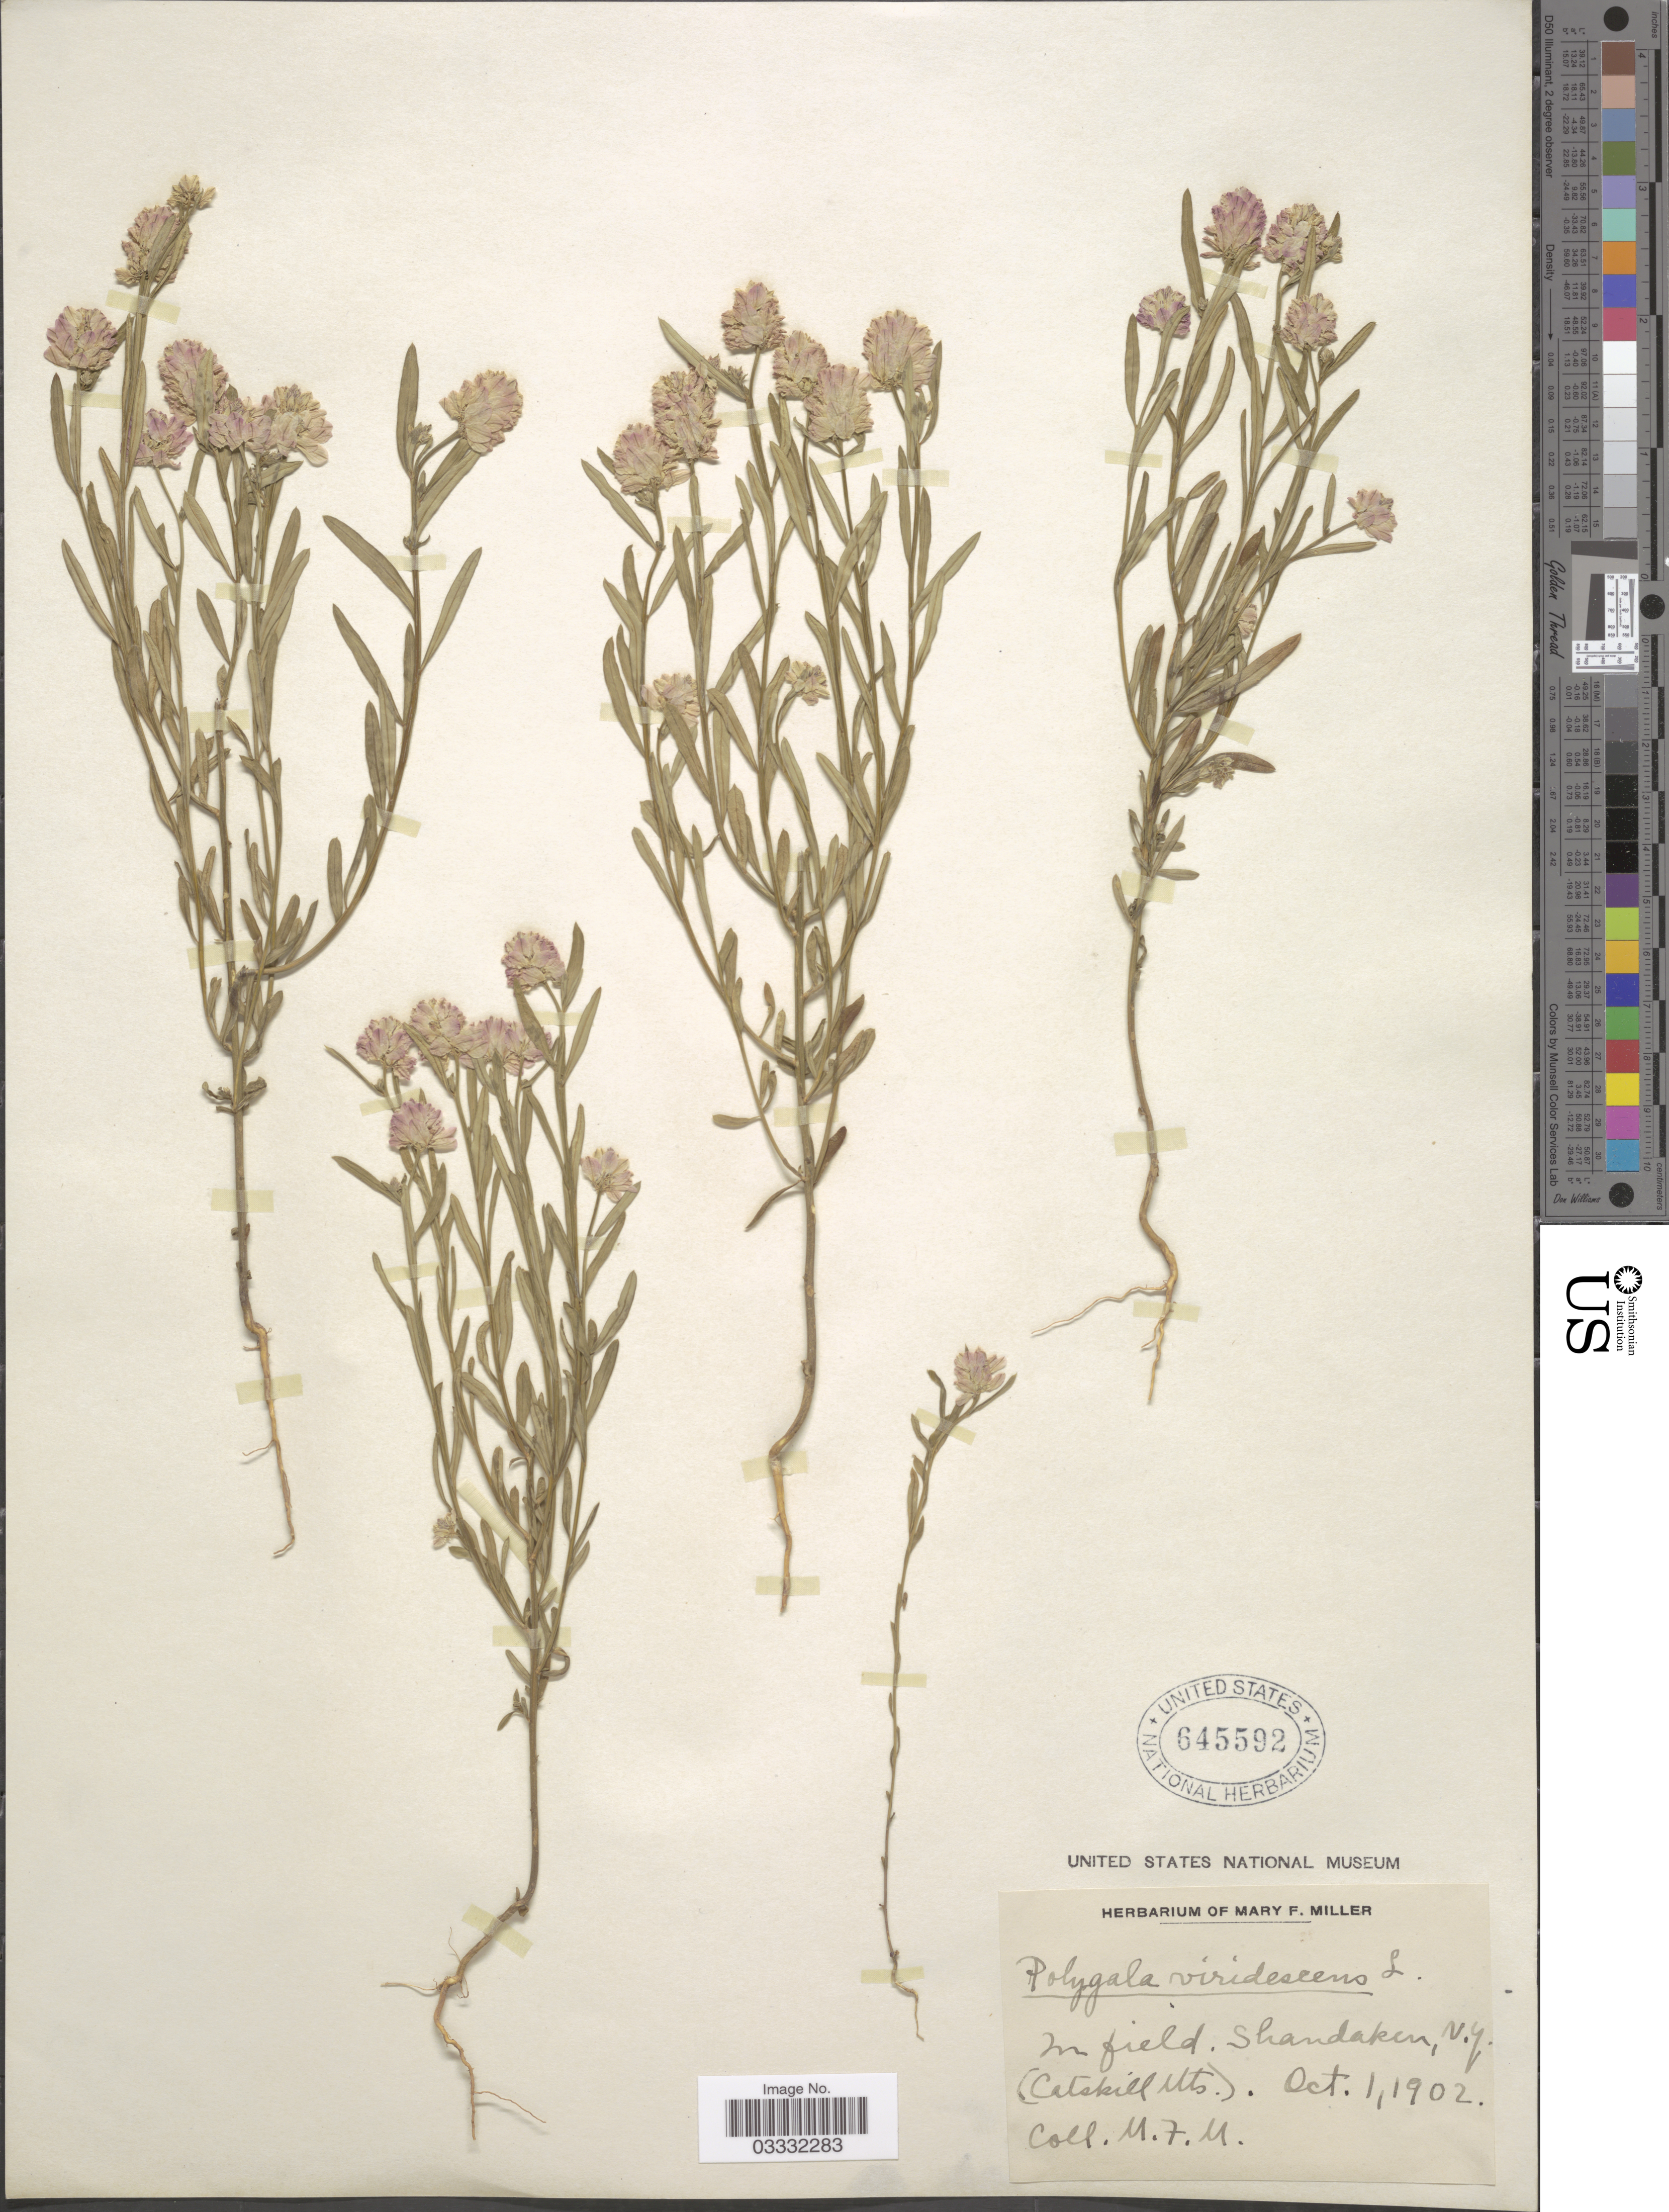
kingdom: Plantae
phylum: Tracheophyta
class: Magnoliopsida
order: Fabales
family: Polygalaceae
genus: Polygala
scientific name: Polygala sanguinea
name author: L.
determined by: Strong, Mark T., (BOT), Smithsonian Institution - National Museum of Natural History (UNITED STATES)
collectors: M. Miller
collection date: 1902-10-01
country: United States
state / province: New York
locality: In field, Shandaken (Catskill Mts.).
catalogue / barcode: US 645592